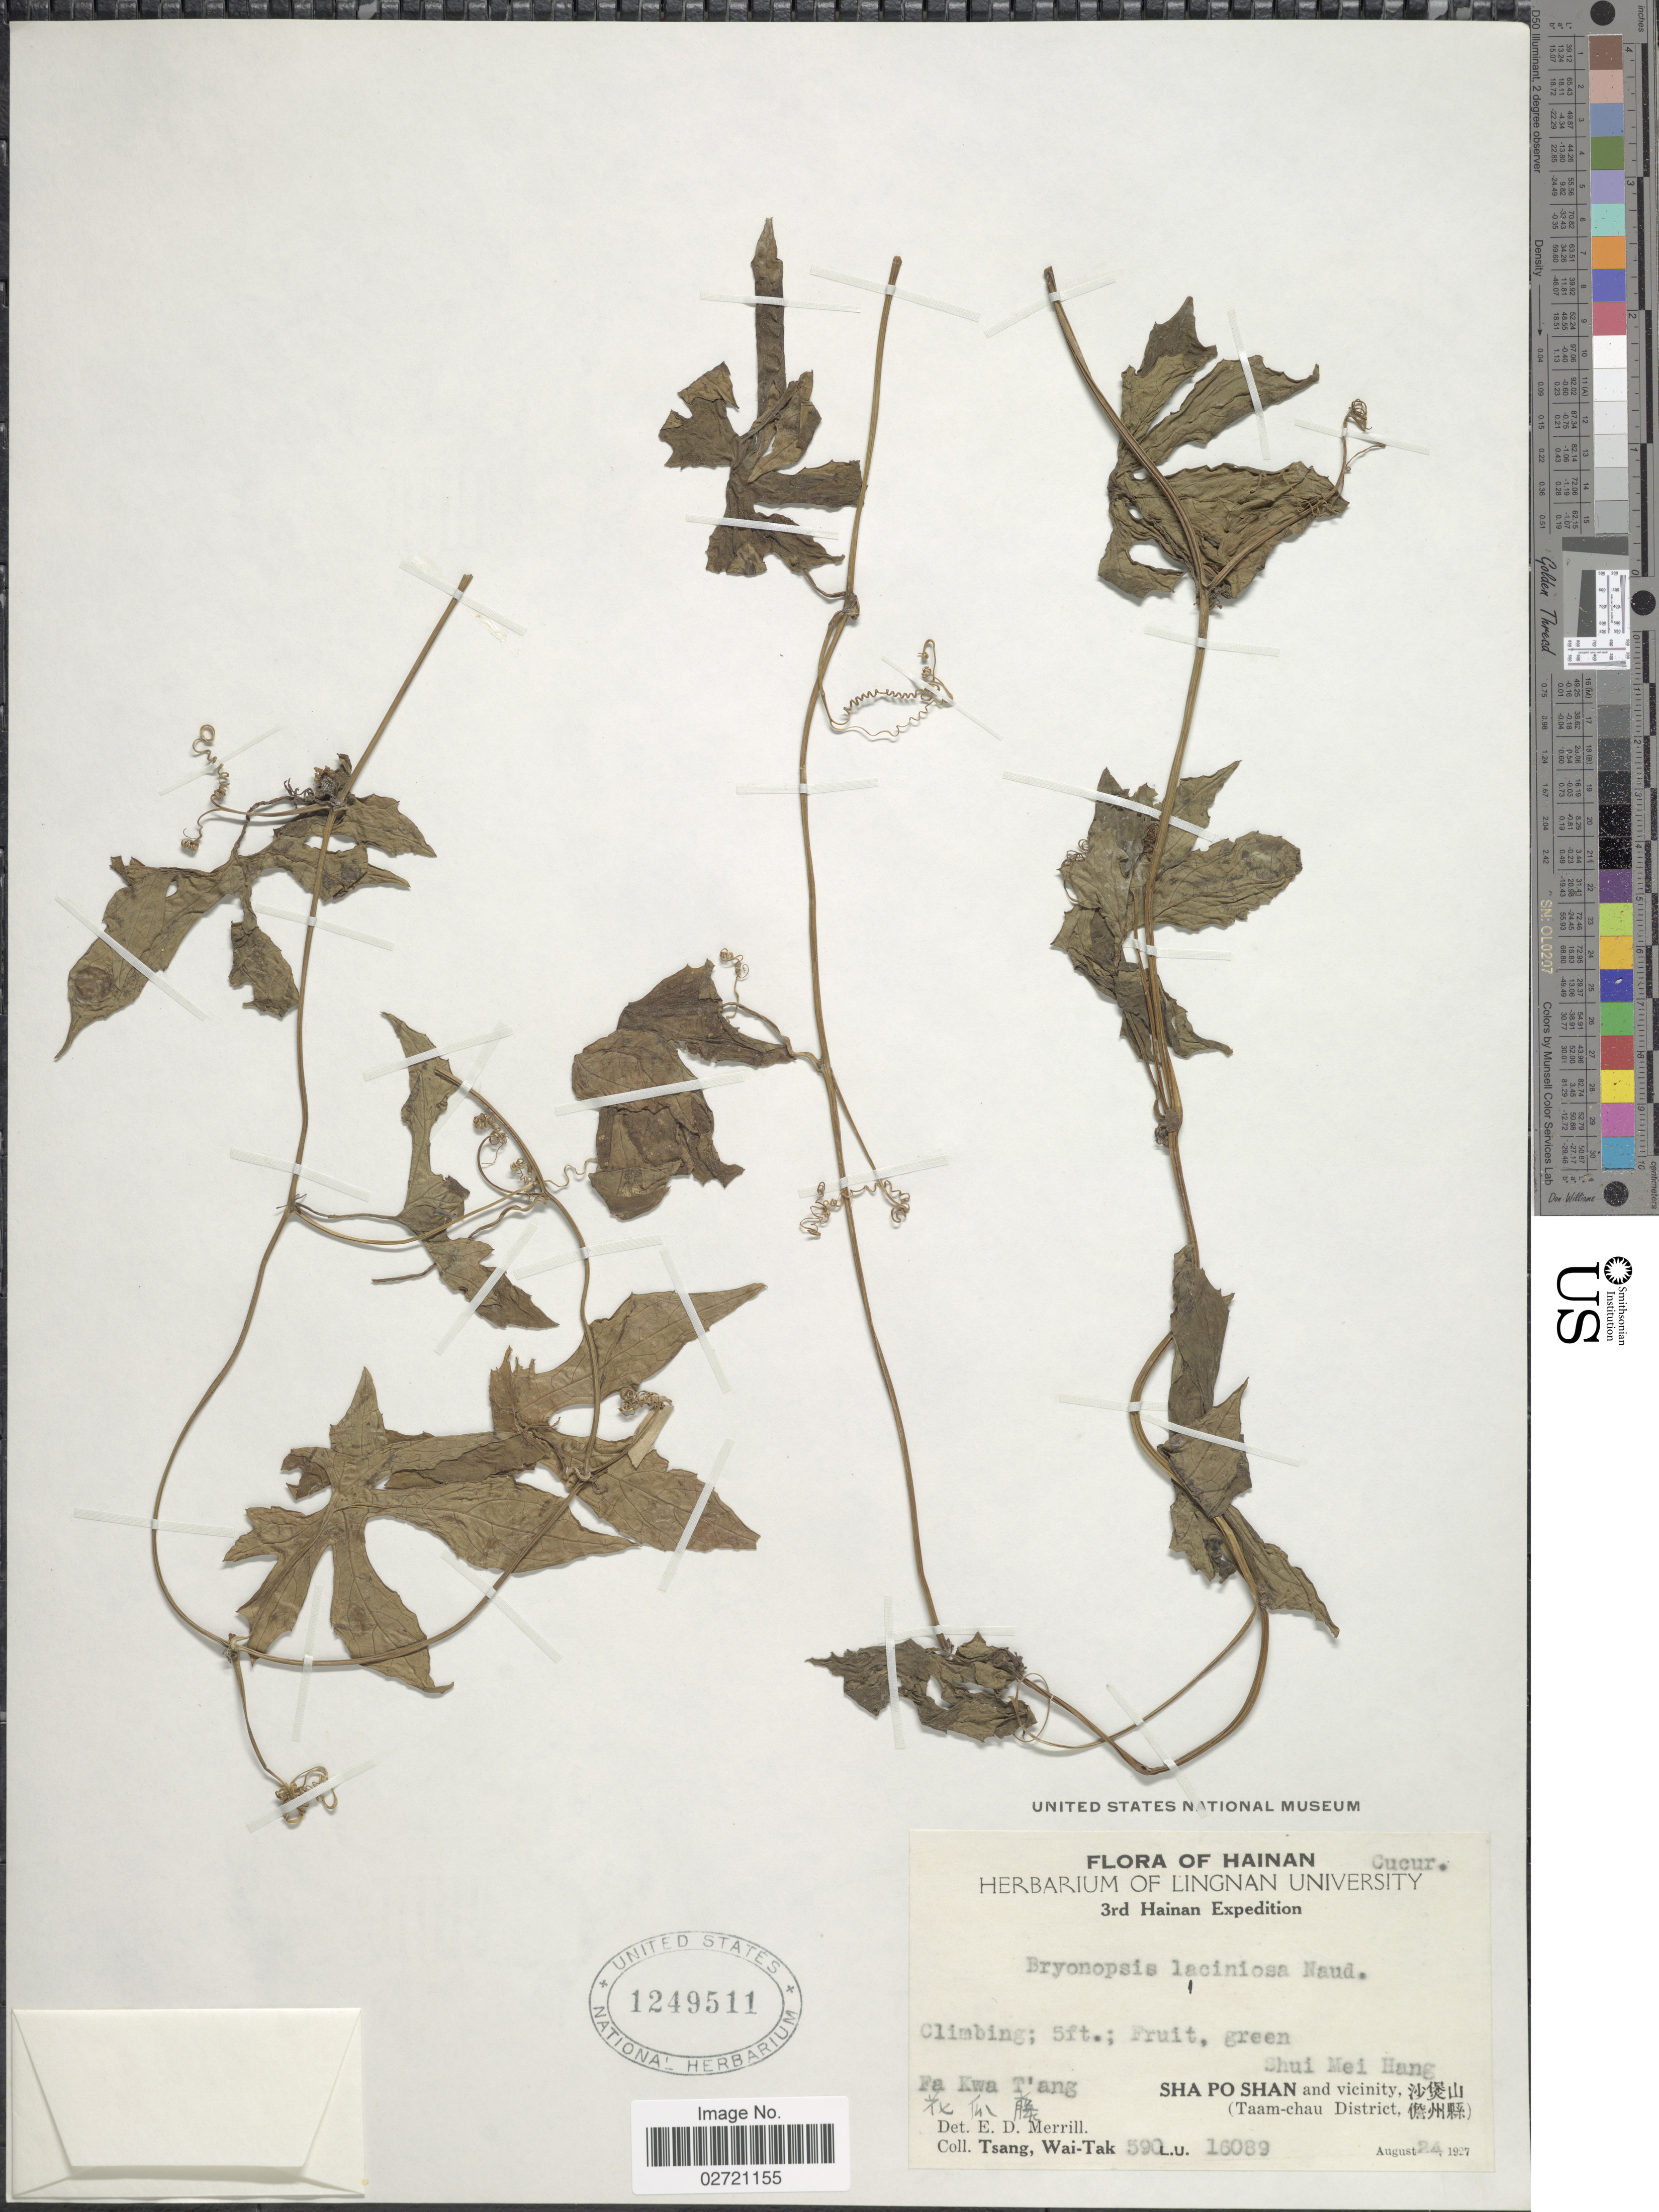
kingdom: Plantae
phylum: Tracheophyta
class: Magnoliopsida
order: Cucurbitales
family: Cucurbitaceae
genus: Diplocyclos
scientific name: Diplocyclos palmatus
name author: (L.) C. Jeffrey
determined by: Strong, Mark T., (BOT), Smithsonian Institution - National Museum of Natural History (UNITED STATES)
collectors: W. T. Tsang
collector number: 590/16089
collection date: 1927-08-24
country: China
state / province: Hainan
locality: Shui Mei Hang. Sha Po Shan and vicinity (Taam-chau District). Fa Kwa T'ang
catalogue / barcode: US 1249511